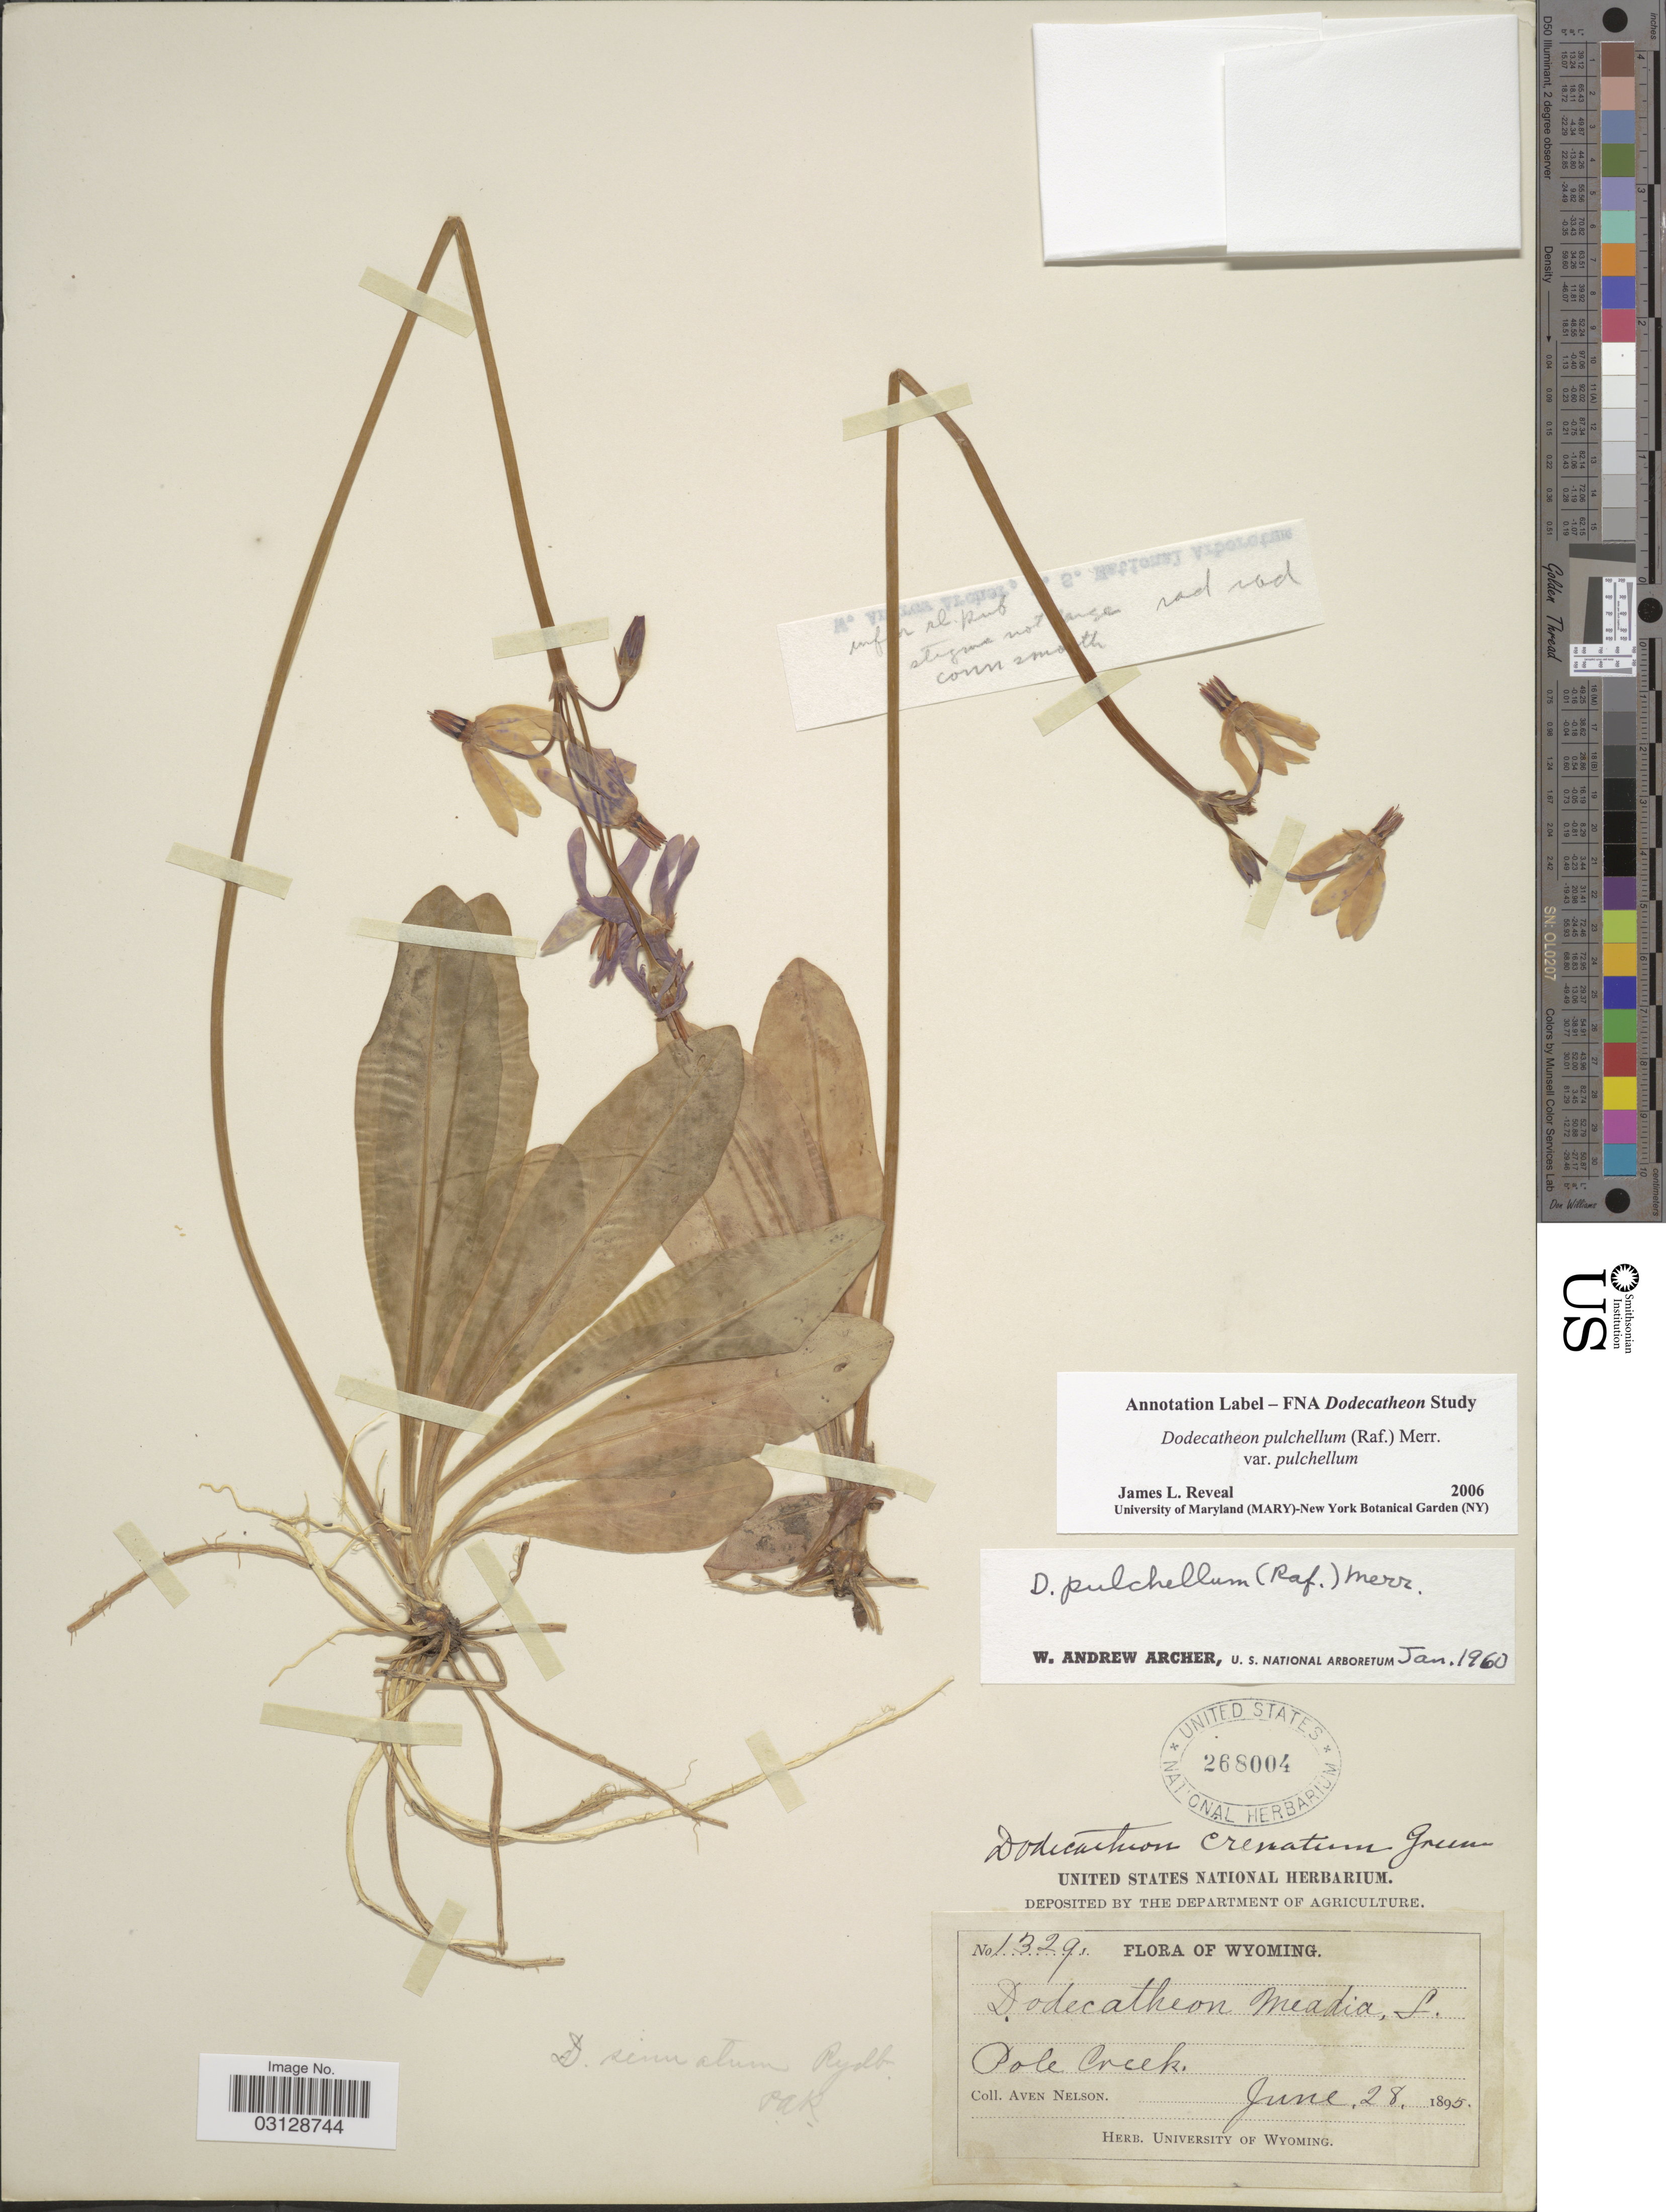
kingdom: Plantae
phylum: Tracheophyta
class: Magnoliopsida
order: Ericales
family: Primulaceae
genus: Dodecatheon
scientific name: Dodecatheon pulchellum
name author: (Raf.) Merr.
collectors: A. Nelson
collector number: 1329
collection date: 1895-06-28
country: United States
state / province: Wyoming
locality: Pole Creek.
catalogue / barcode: US 268004